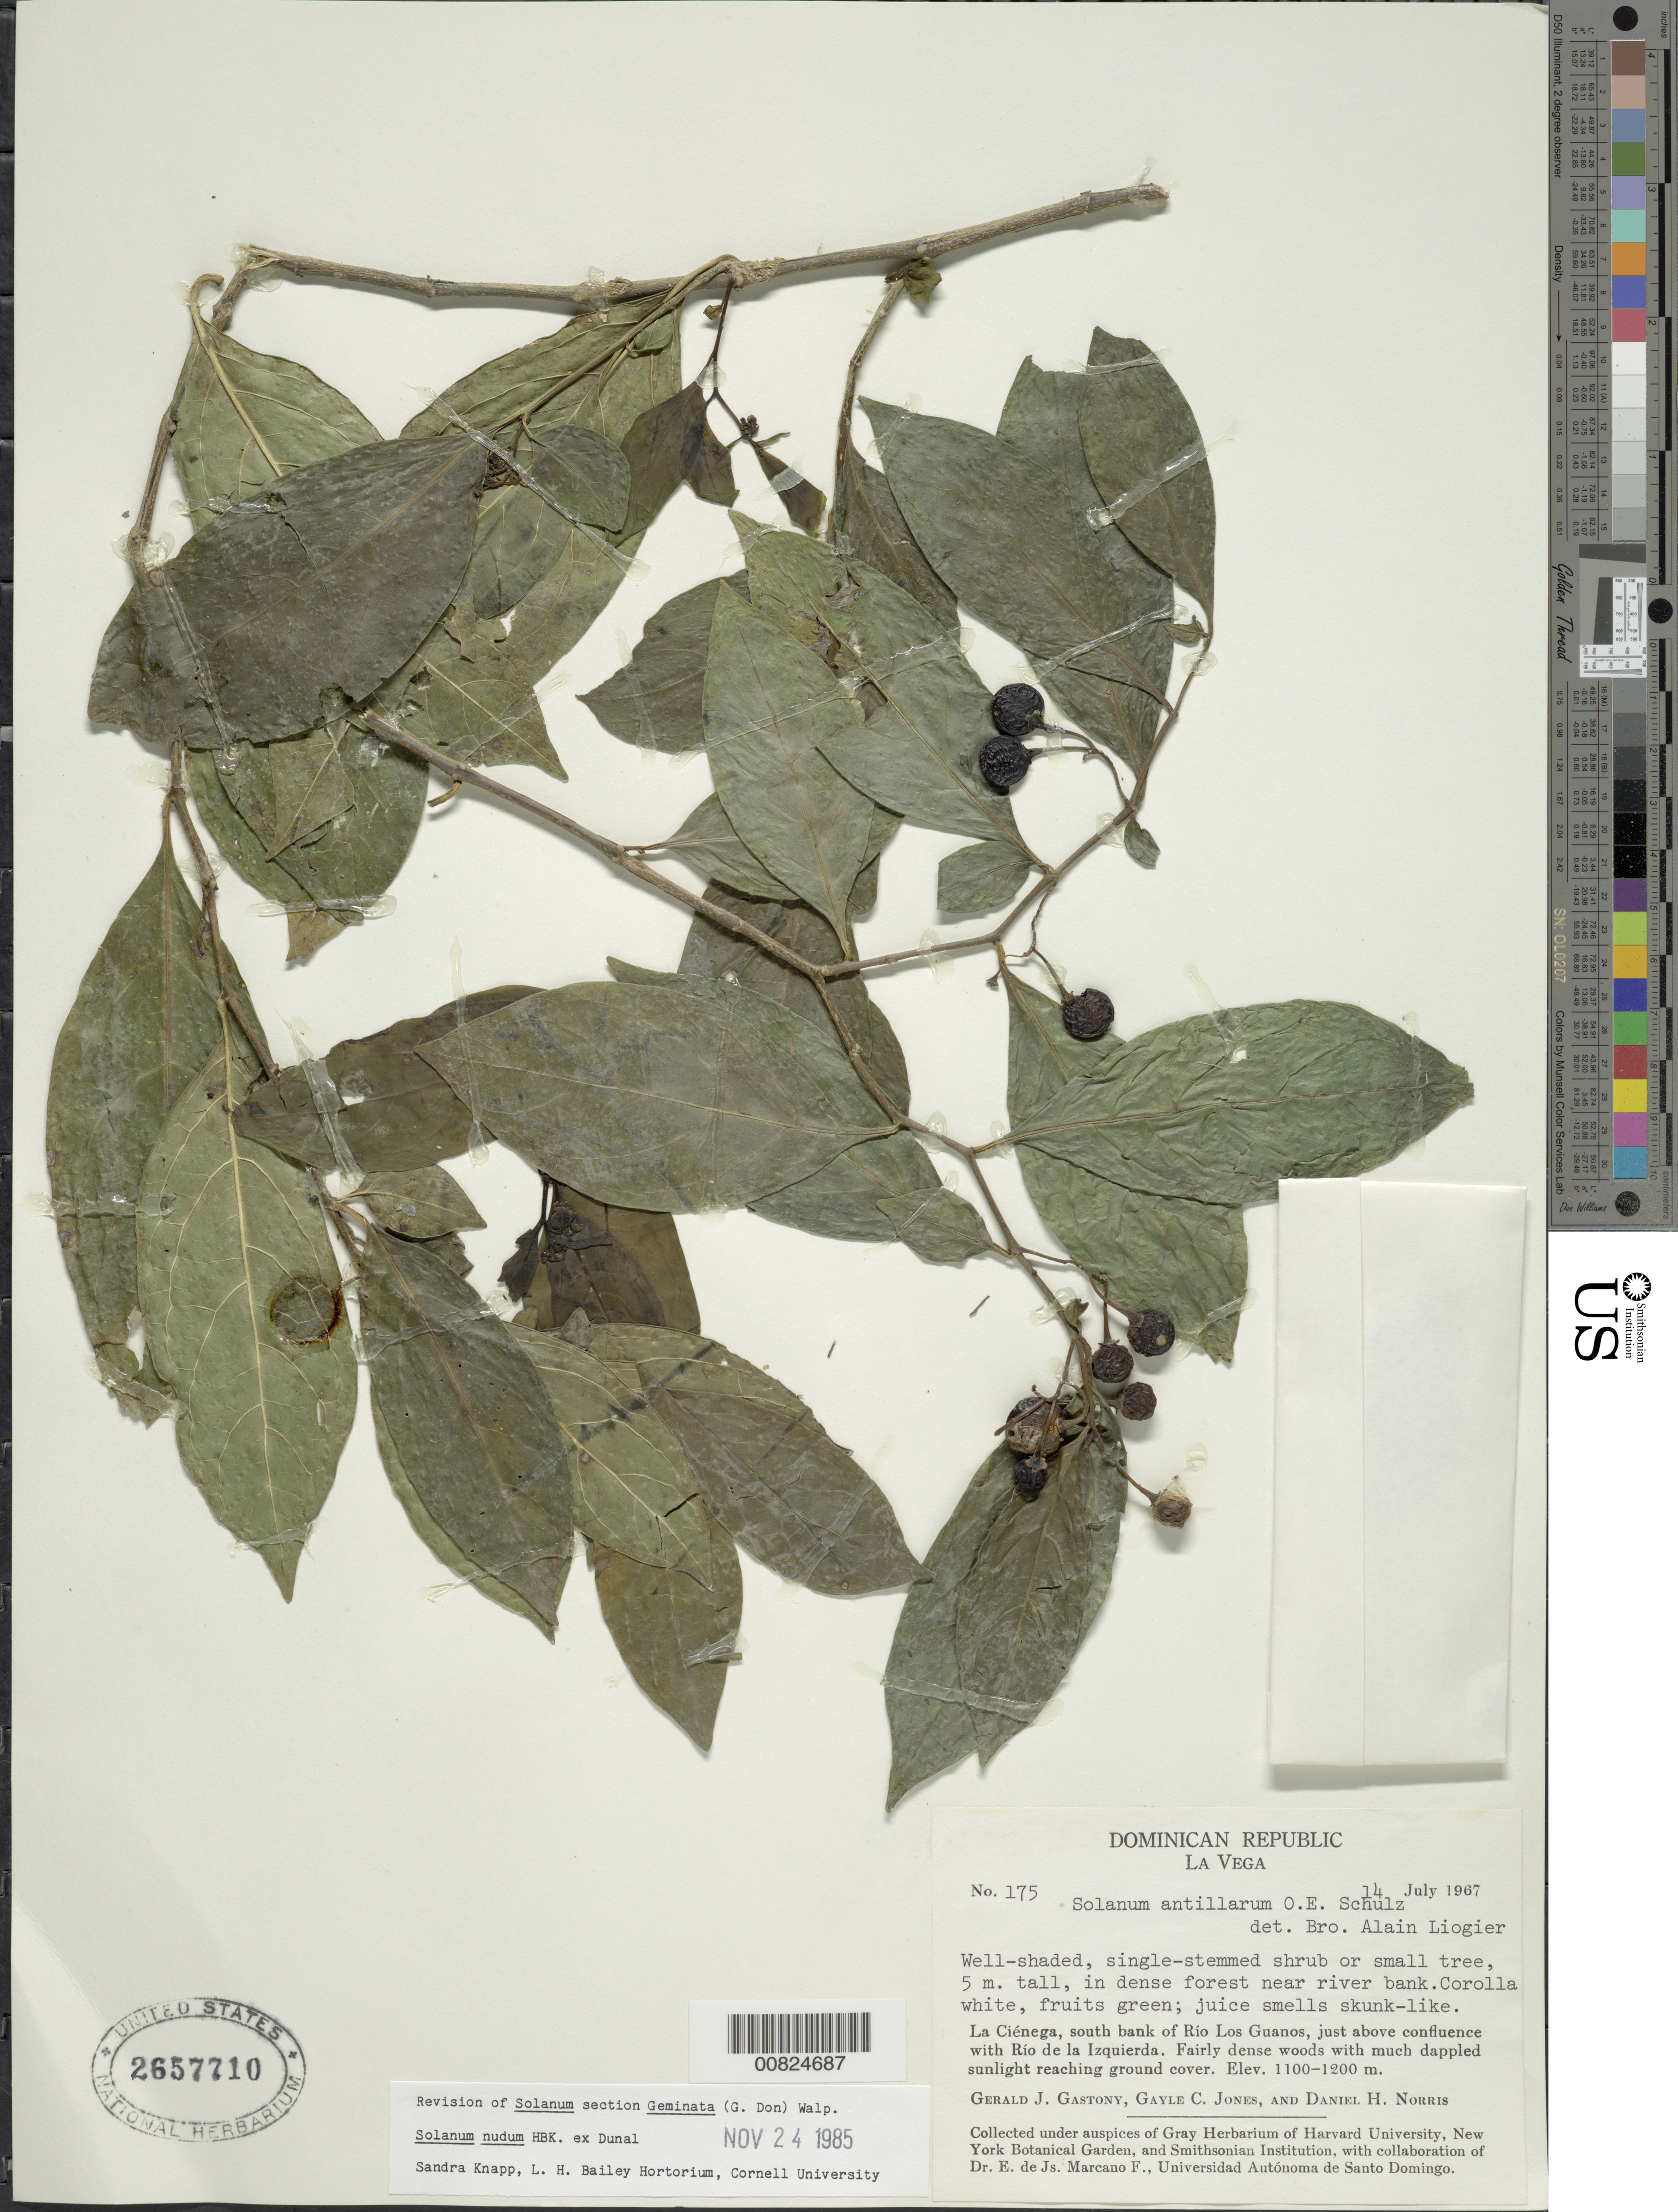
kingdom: Plantae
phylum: Tracheophyta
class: Magnoliopsida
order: Solanales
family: Solanaceae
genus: Solanum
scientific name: Solanum nudum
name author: Dunal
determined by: Knapp, S. D.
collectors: G. Gastony, G. C. Jones & D. H. Norris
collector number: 175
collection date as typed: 14 Jul 1967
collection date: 1967-07-14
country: Dominican Republic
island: Hispaniola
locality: La Ciénga, south bank of Río Los Guanos, just above confluence with Río de la Izquierda.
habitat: In dense forest near river bank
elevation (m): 1100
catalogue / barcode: US 2657710